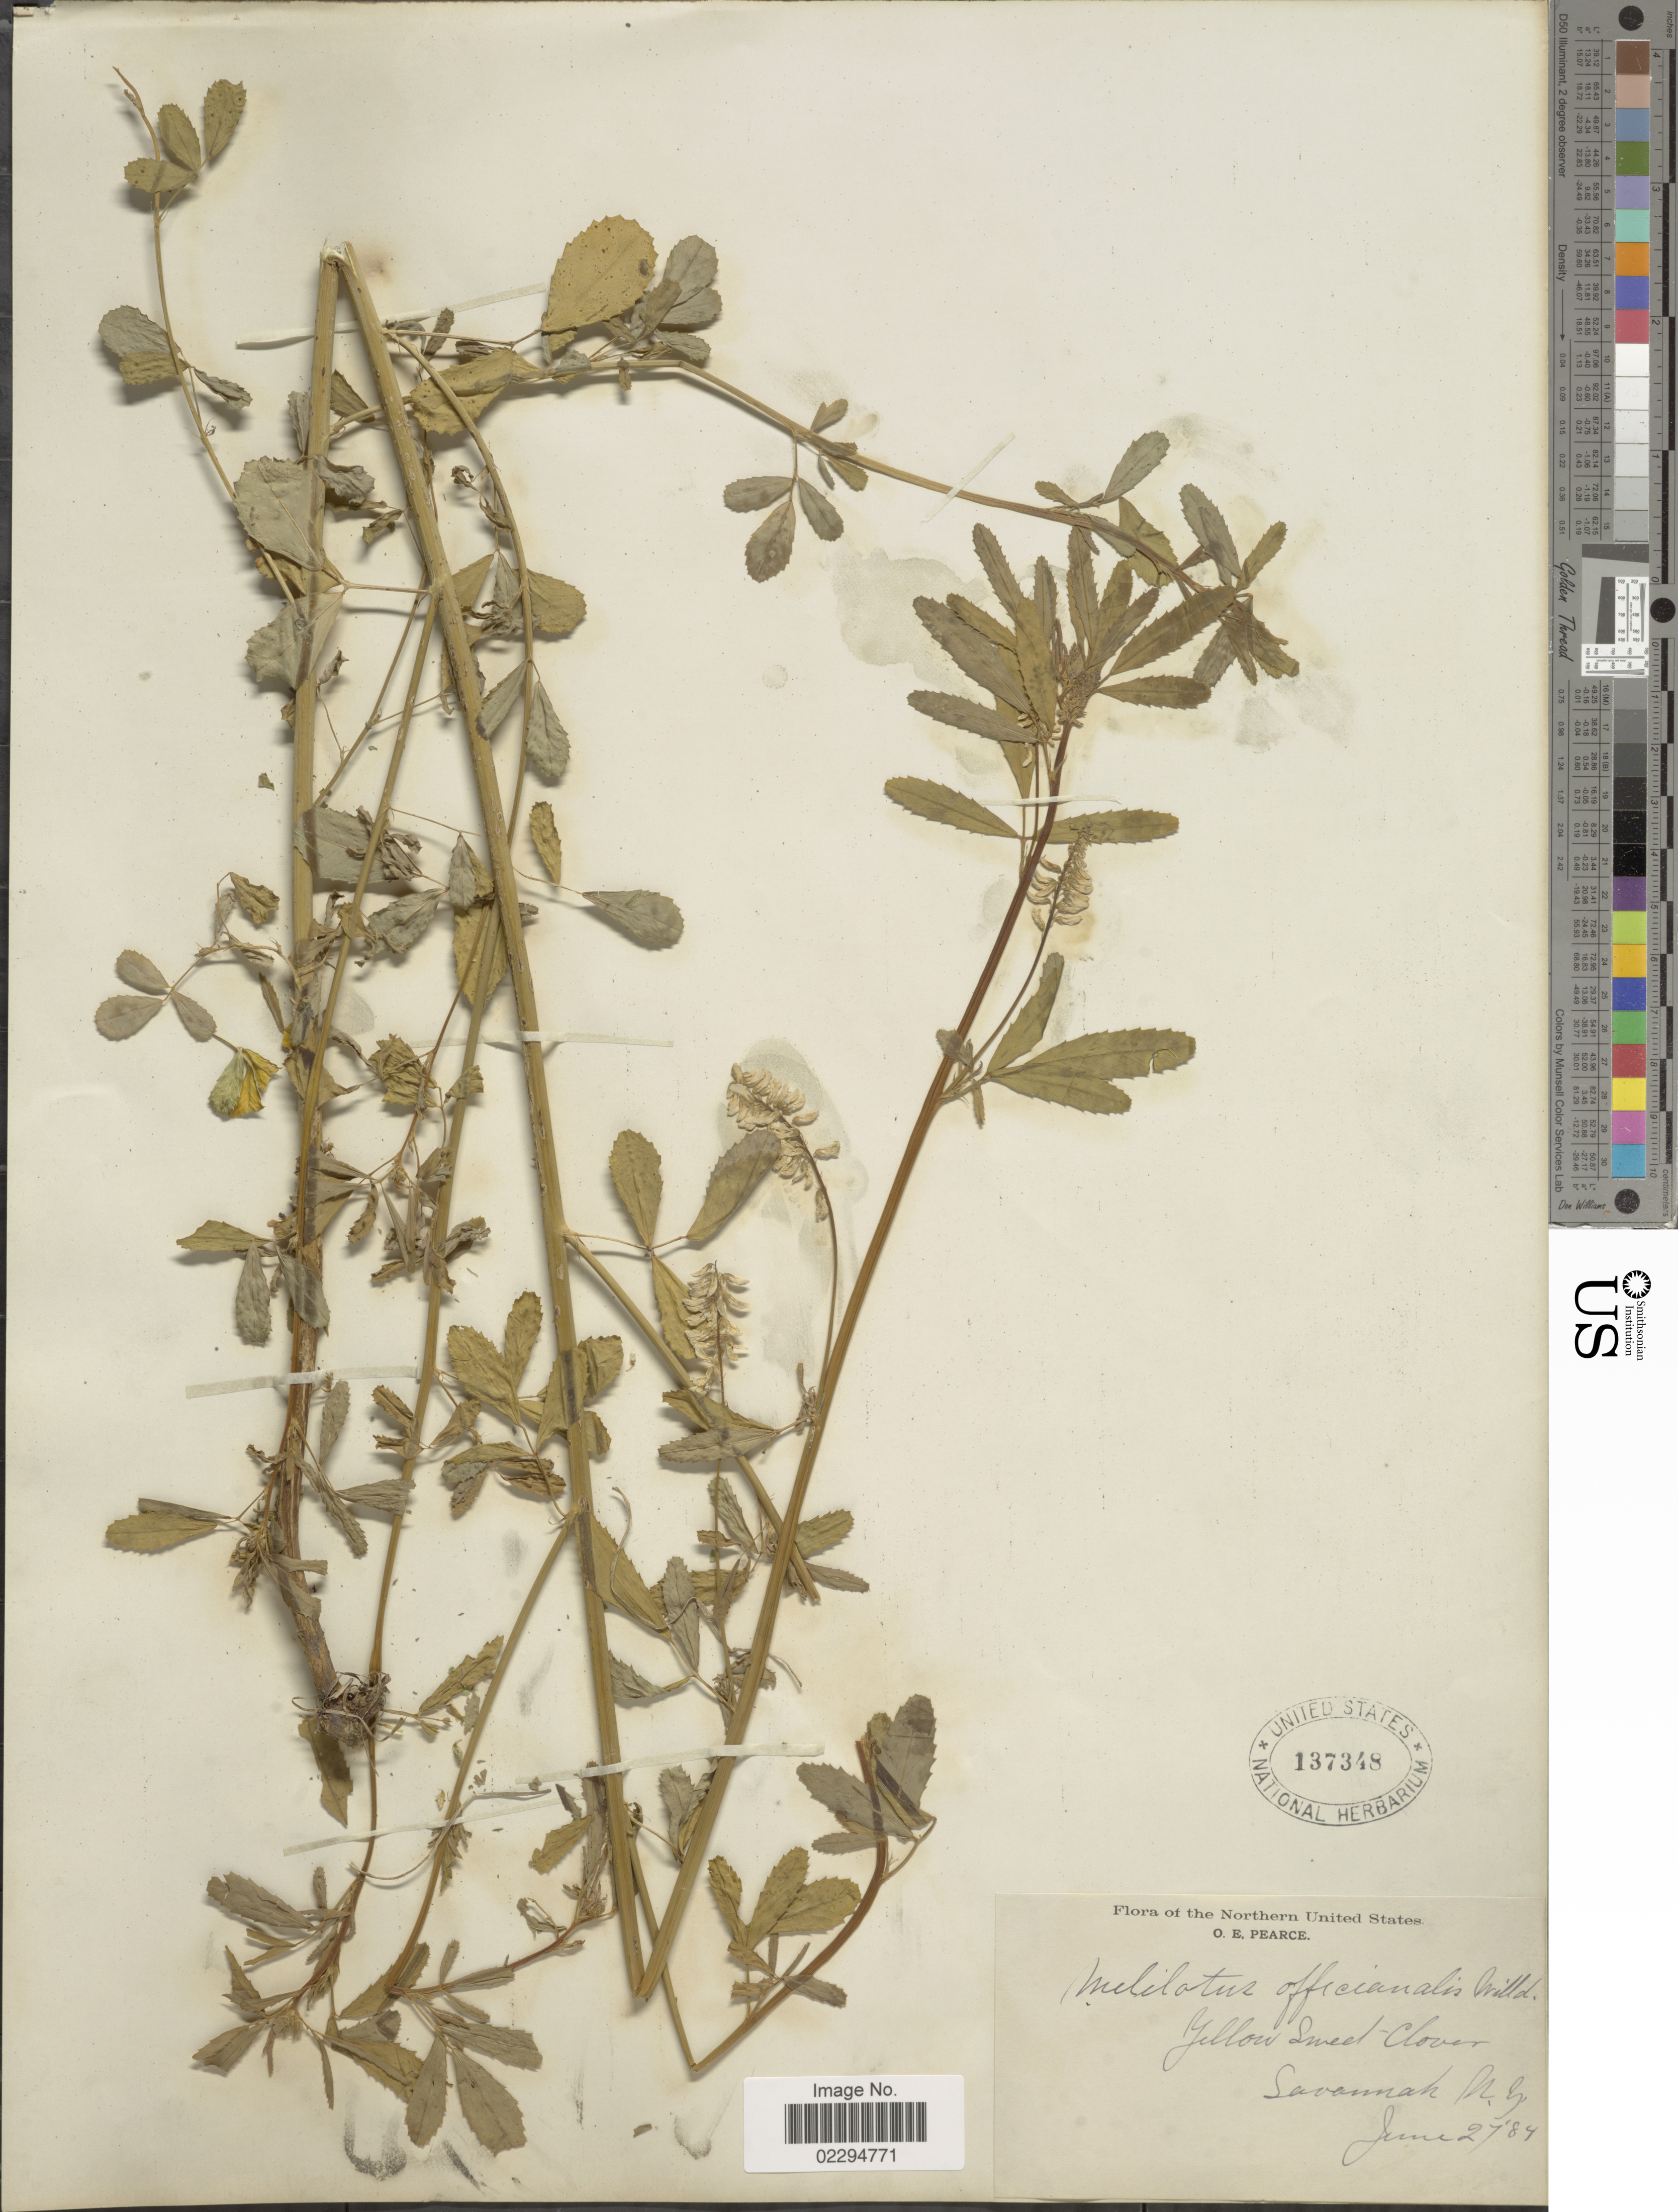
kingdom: Plantae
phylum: Tracheophyta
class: Magnoliopsida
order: Fabales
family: Fabaceae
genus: Melilotus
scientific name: Melilotus officinalis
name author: (L.) Lam.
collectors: O. E. Pearce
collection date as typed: Transcribed d/m/y: 27/6/84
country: United States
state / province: New York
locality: Savannah. Northern United States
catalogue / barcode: US 137348